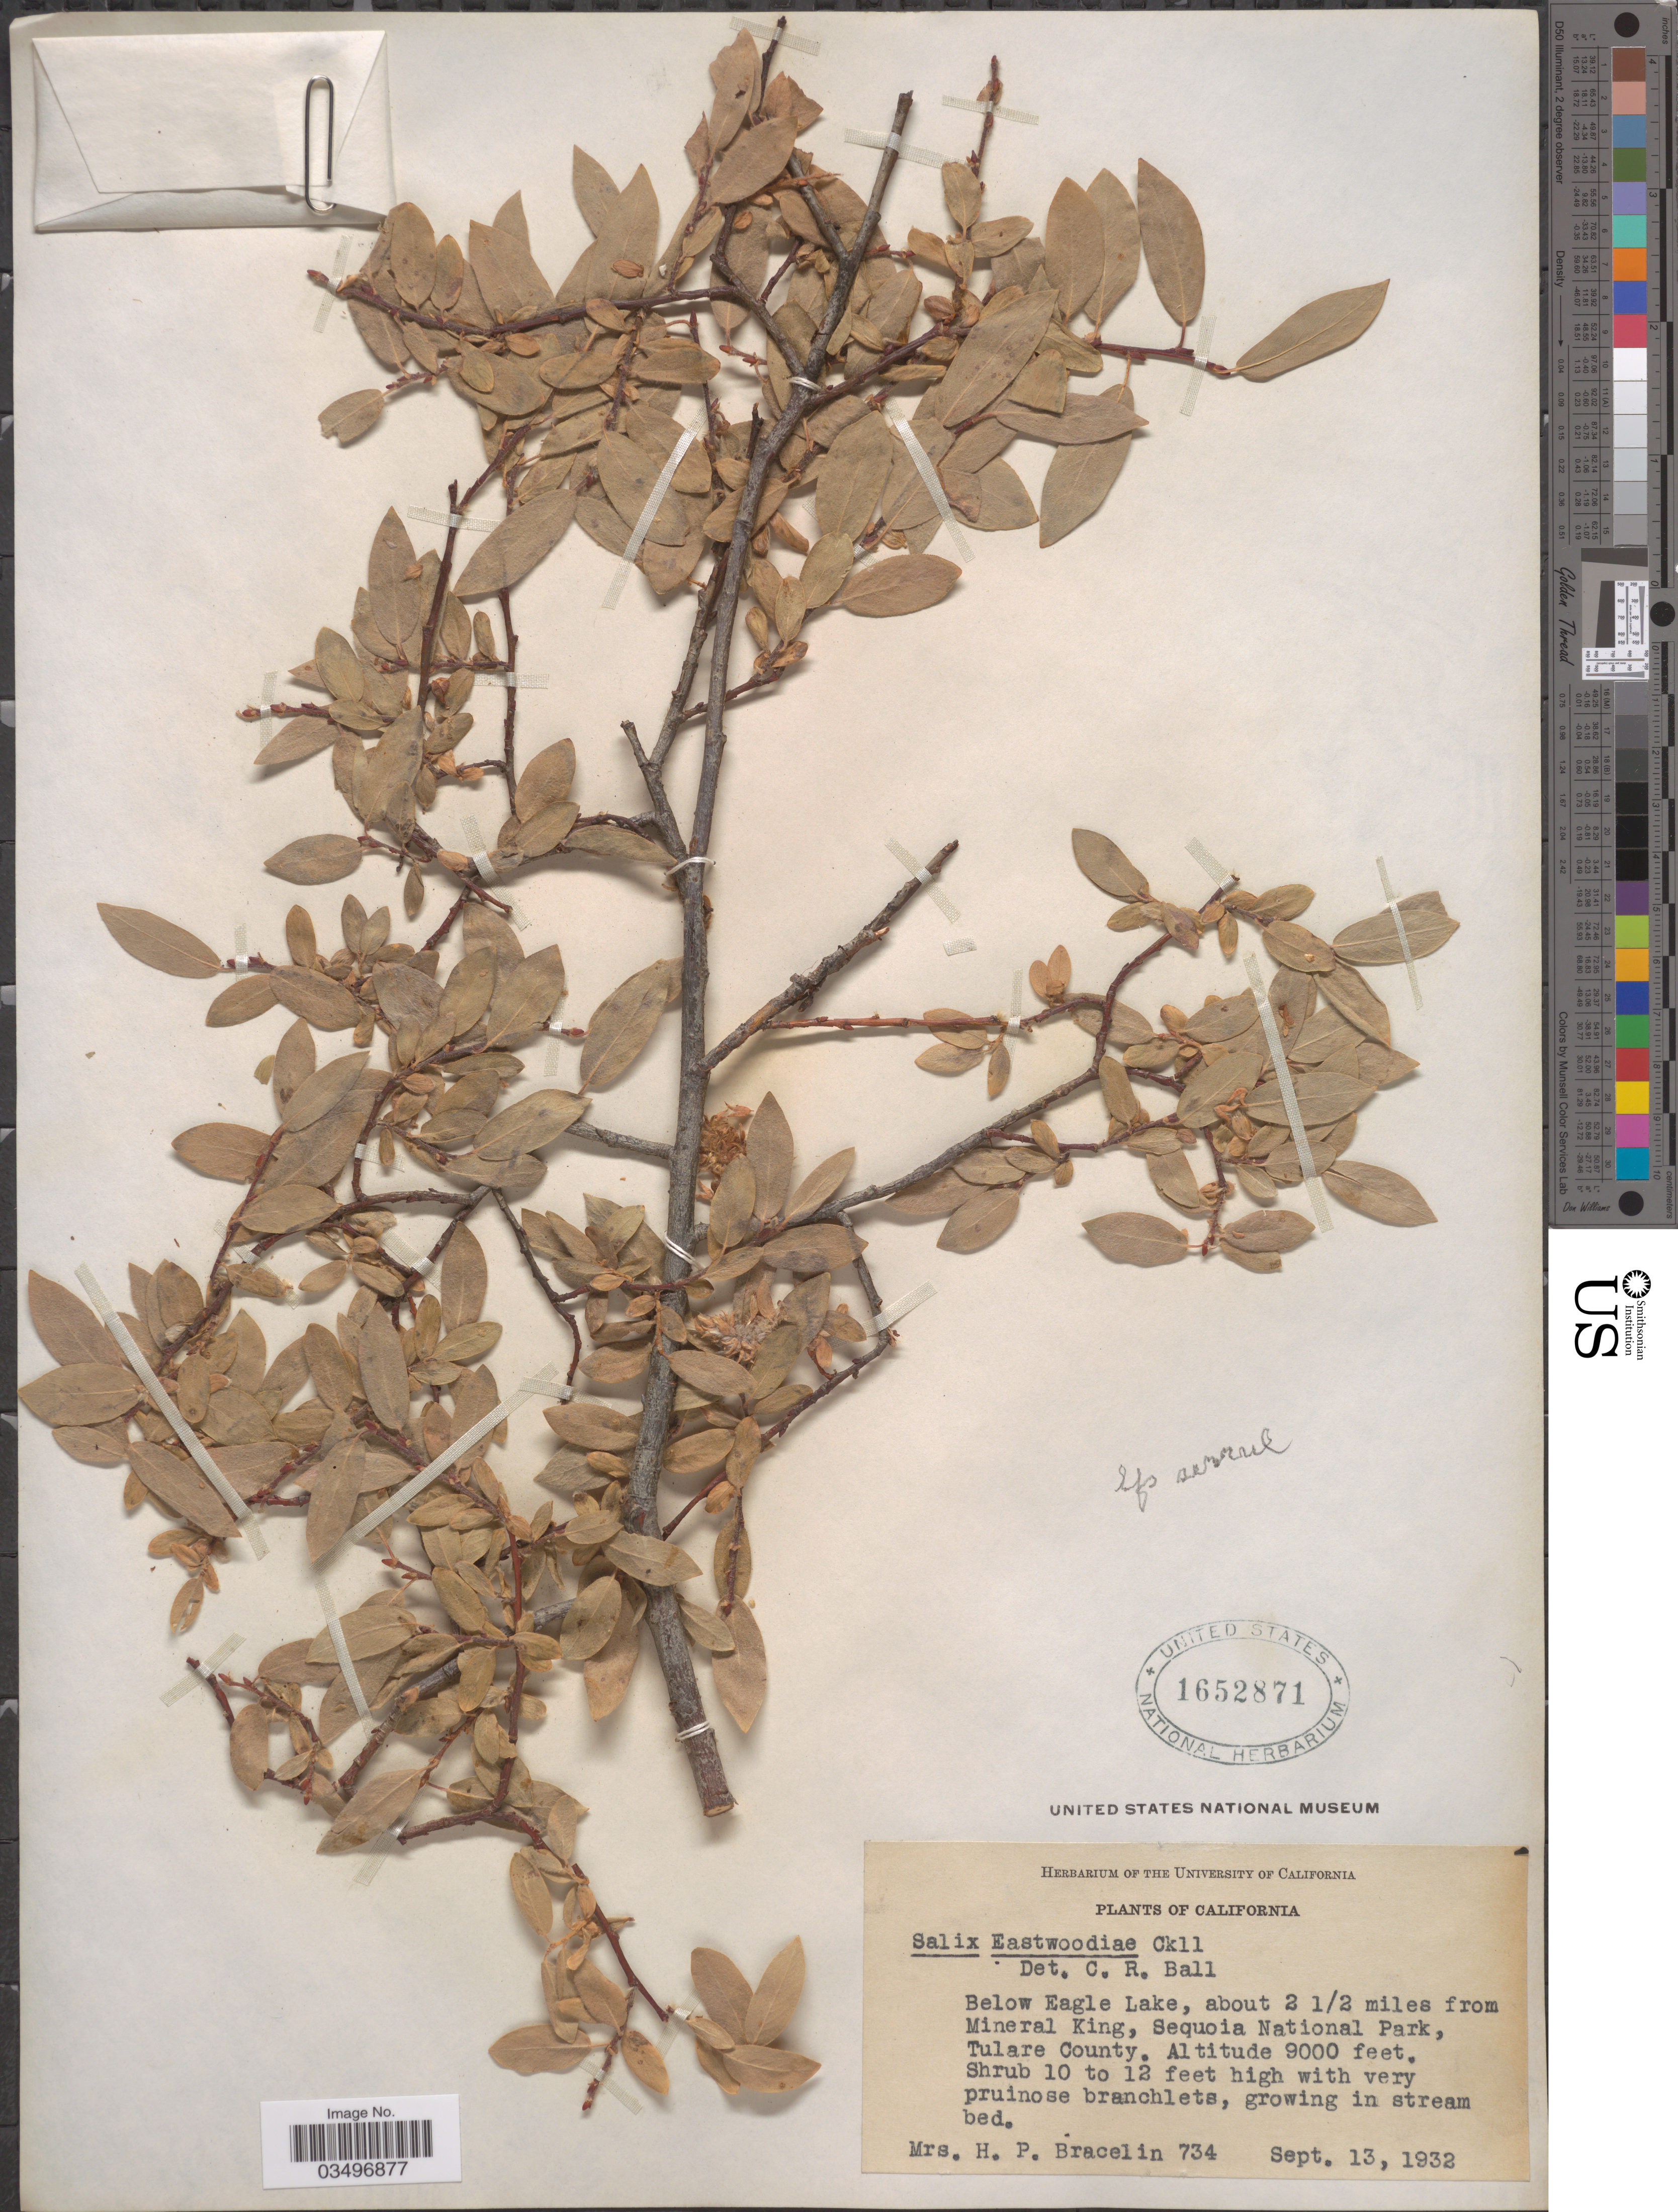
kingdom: Plantae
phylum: Tracheophyta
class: Magnoliopsida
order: Malpighiales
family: Salicaceae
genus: Salix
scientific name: Salix eastwoodiae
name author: Cockerell ex A. Heller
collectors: H. Bracelin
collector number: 734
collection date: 1932-09-13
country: United States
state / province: California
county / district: Tulare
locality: Below Eagle Lake, about 2½ miles from Mineral King, Sequoia National Park, Tulare County.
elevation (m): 2743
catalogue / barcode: US 1652871